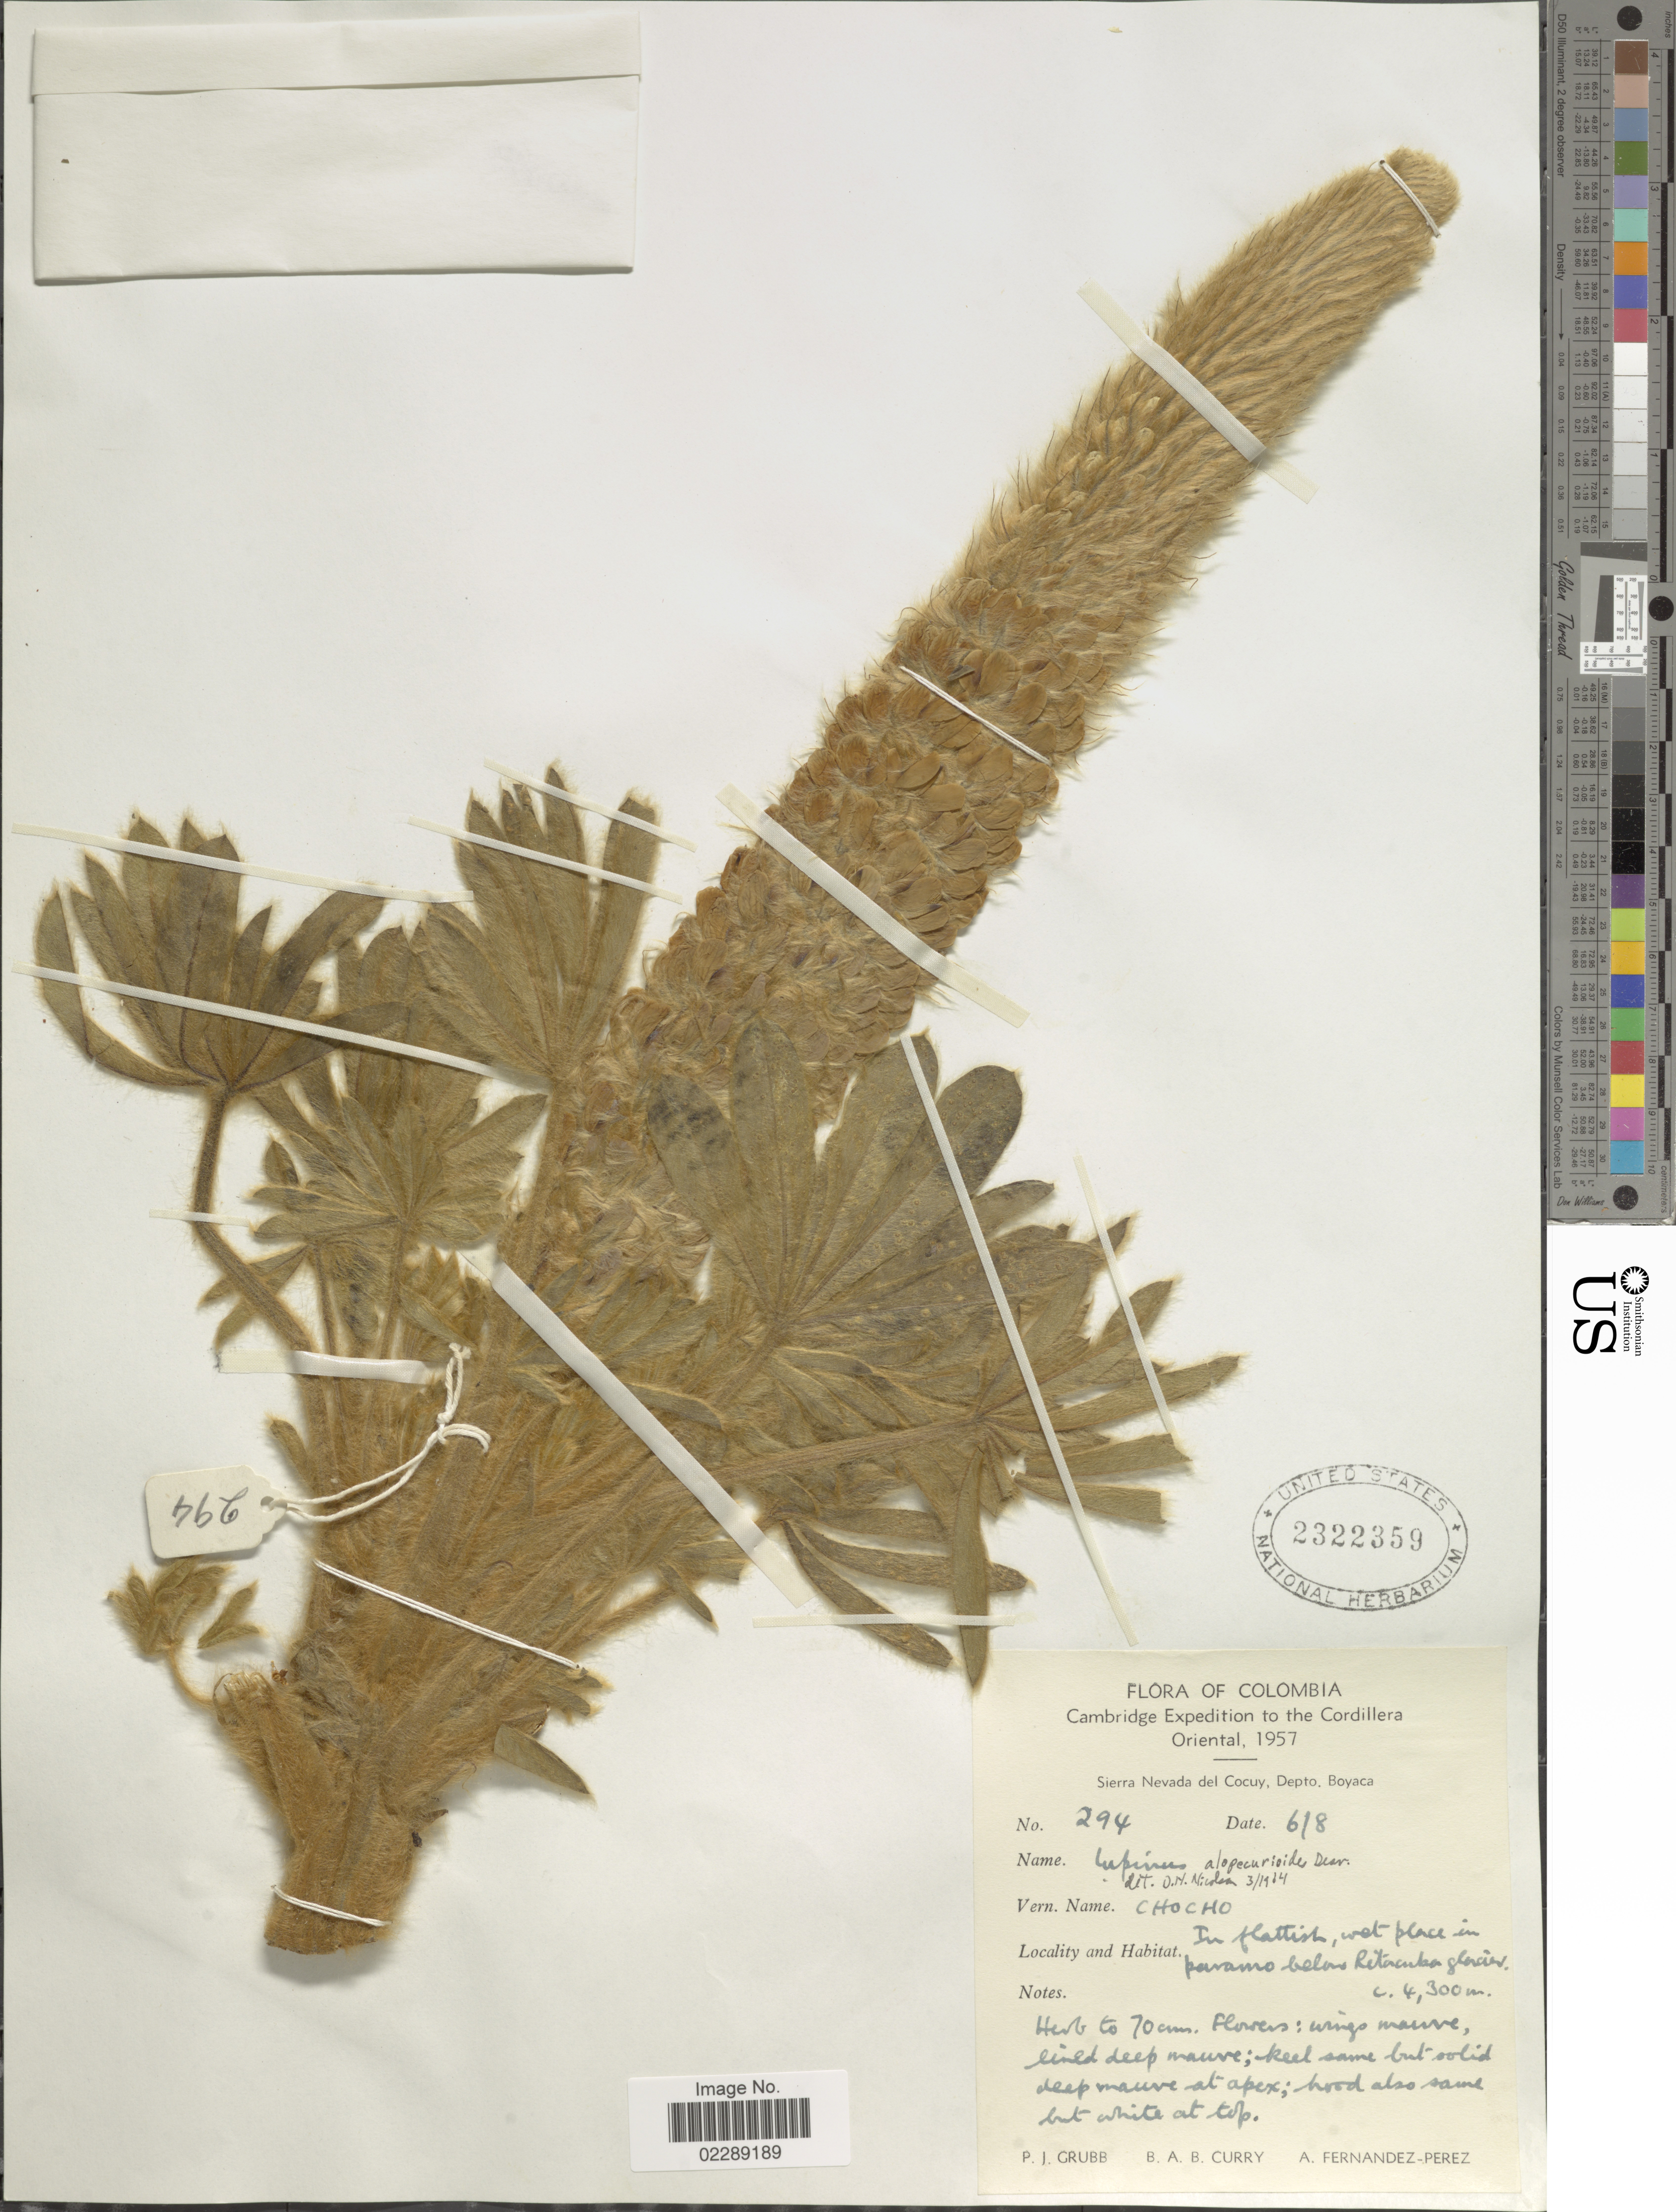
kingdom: Plantae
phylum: Tracheophyta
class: Magnoliopsida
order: Fabales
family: Fabaceae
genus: Lupinus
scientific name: Lupinus alopecuroides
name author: Desr.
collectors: P. J. Grubb, B. Curry & A. Fernández-Pérez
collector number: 294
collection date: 1957-08-06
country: Colombia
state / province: Boyacá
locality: Sierra Nevada del Cocuy, Depto. Boyaca. In flattish, wet place in paramo below Retacuka glacier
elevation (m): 4300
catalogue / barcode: US 2322359